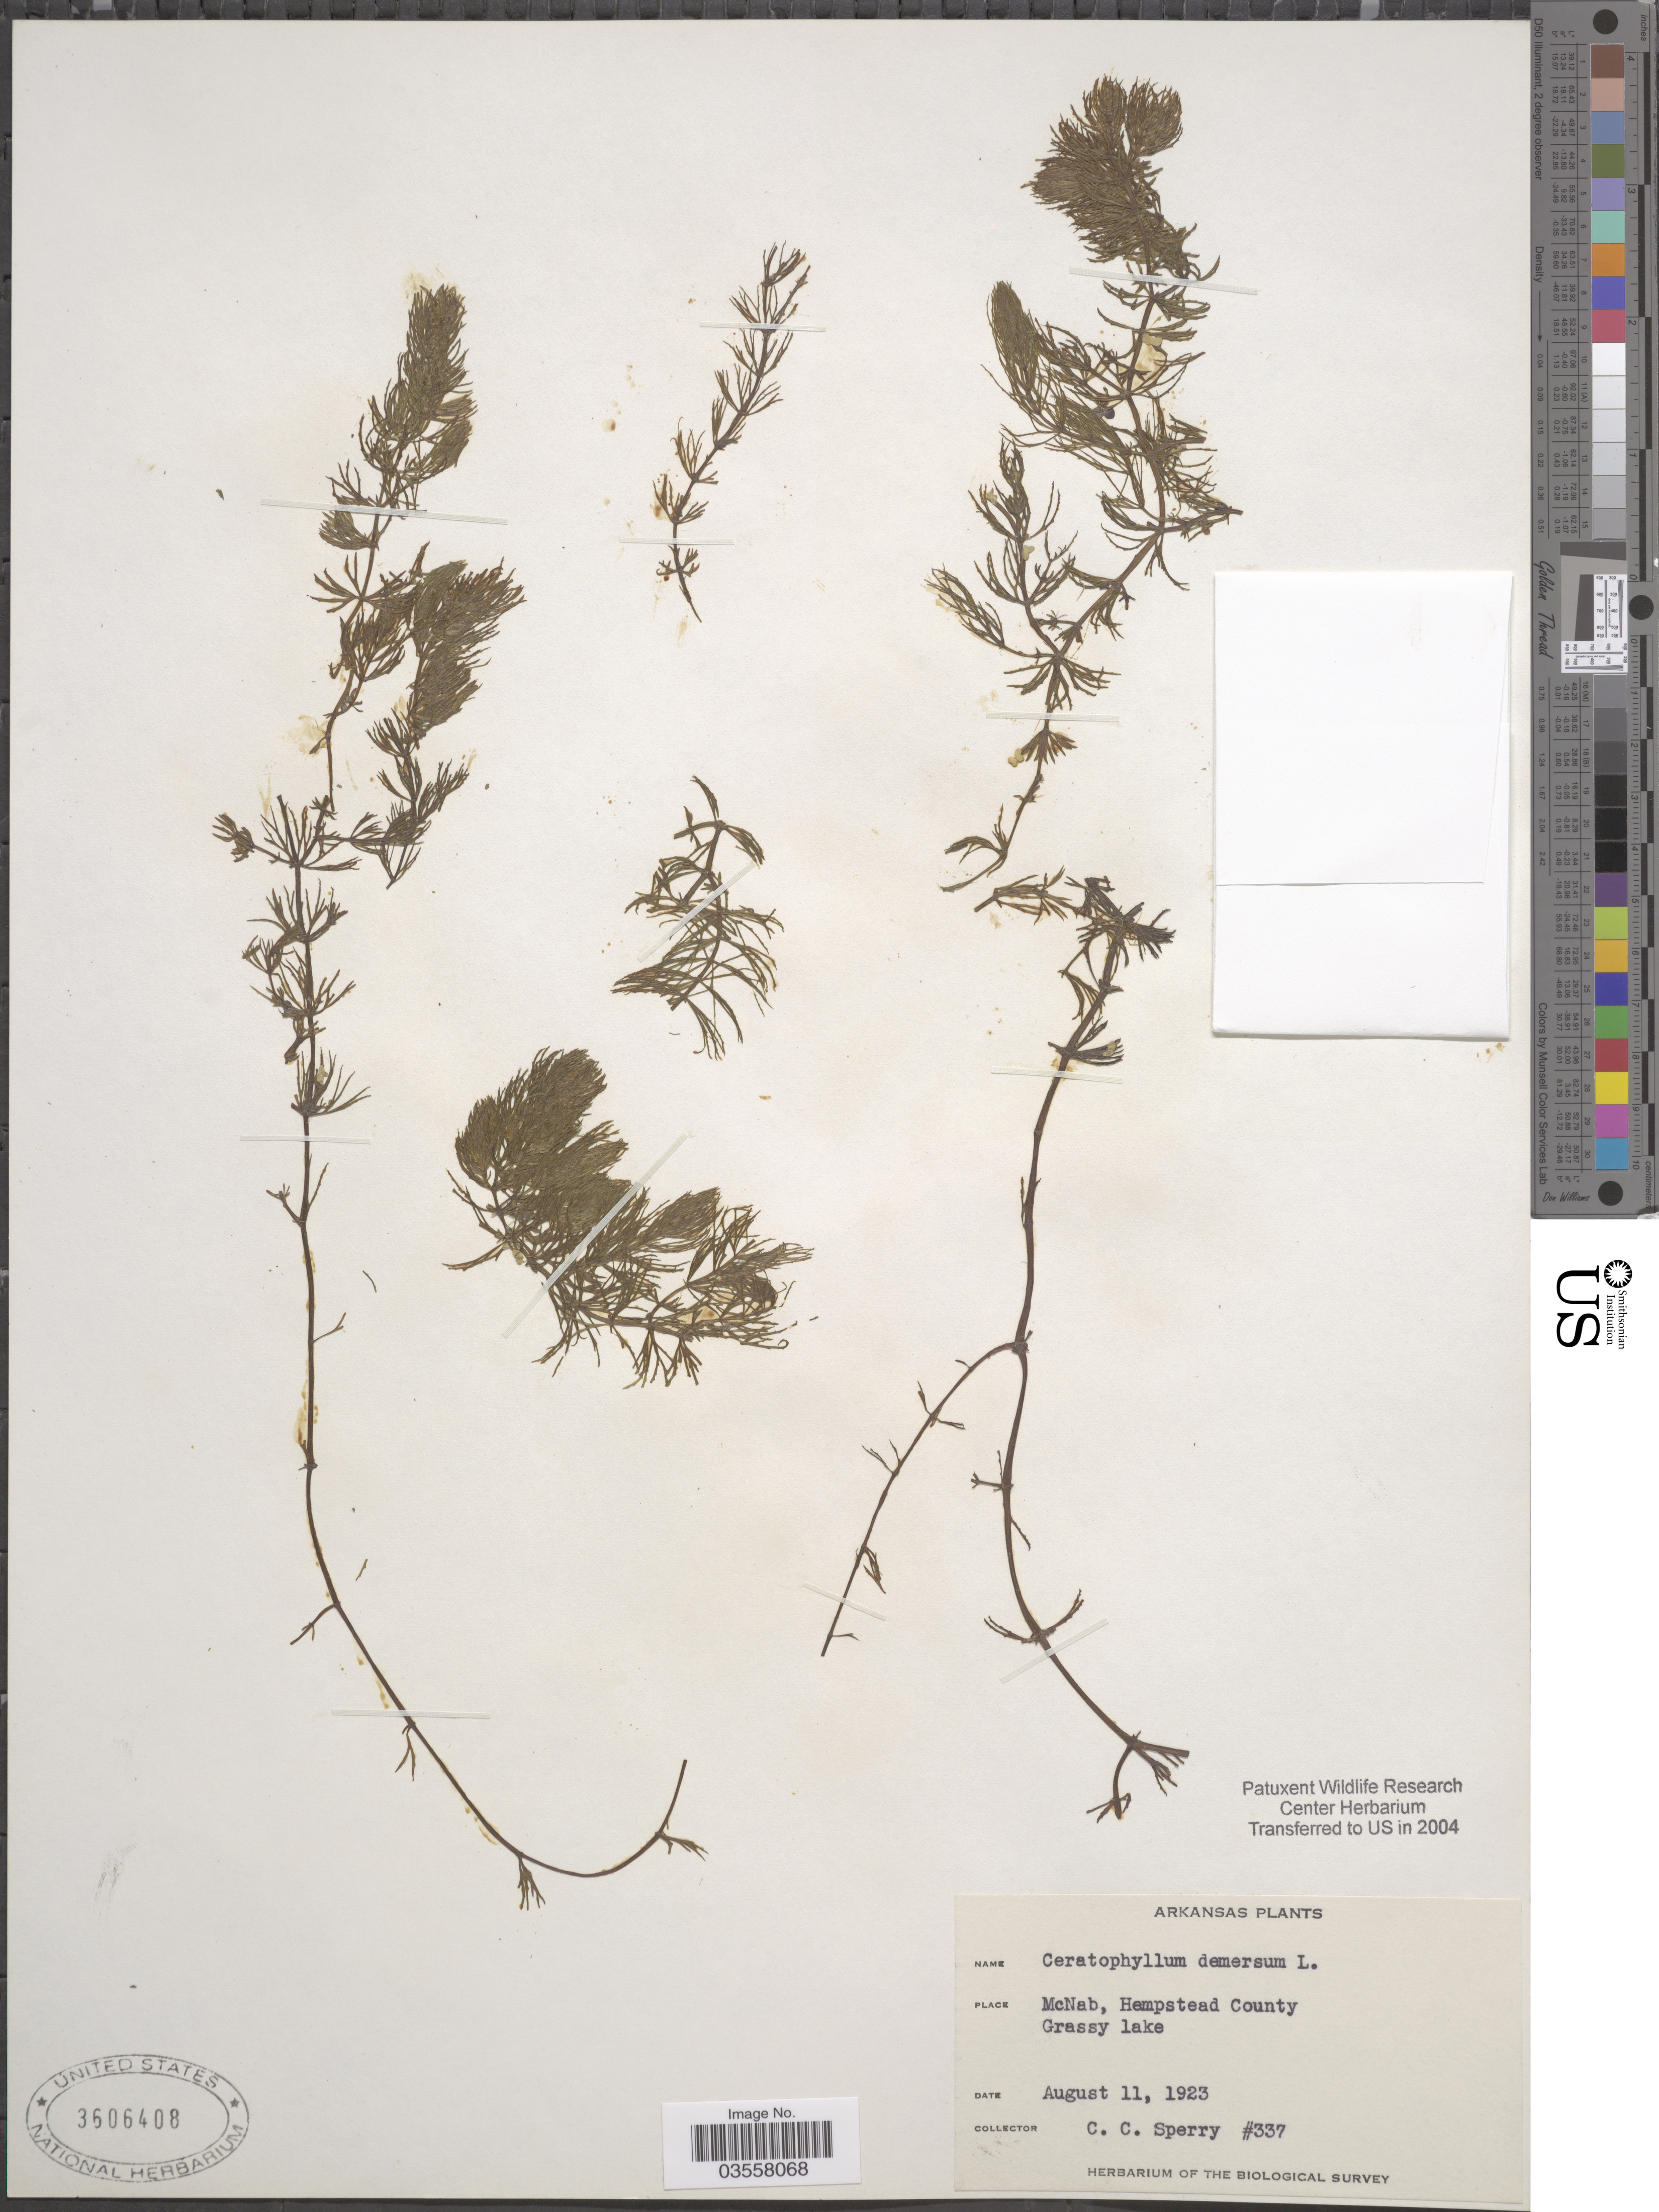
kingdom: Plantae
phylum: Tracheophyta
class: Magnoliopsida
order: Ceratophyllales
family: Ceratophyllaceae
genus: Ceratophyllum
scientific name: Ceratophyllum demersum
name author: L.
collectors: C. C. Sperry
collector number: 337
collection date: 1923-08-11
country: United States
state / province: Arkansas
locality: McNab, Hempstead County. Grassy lake.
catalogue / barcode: US 3606408